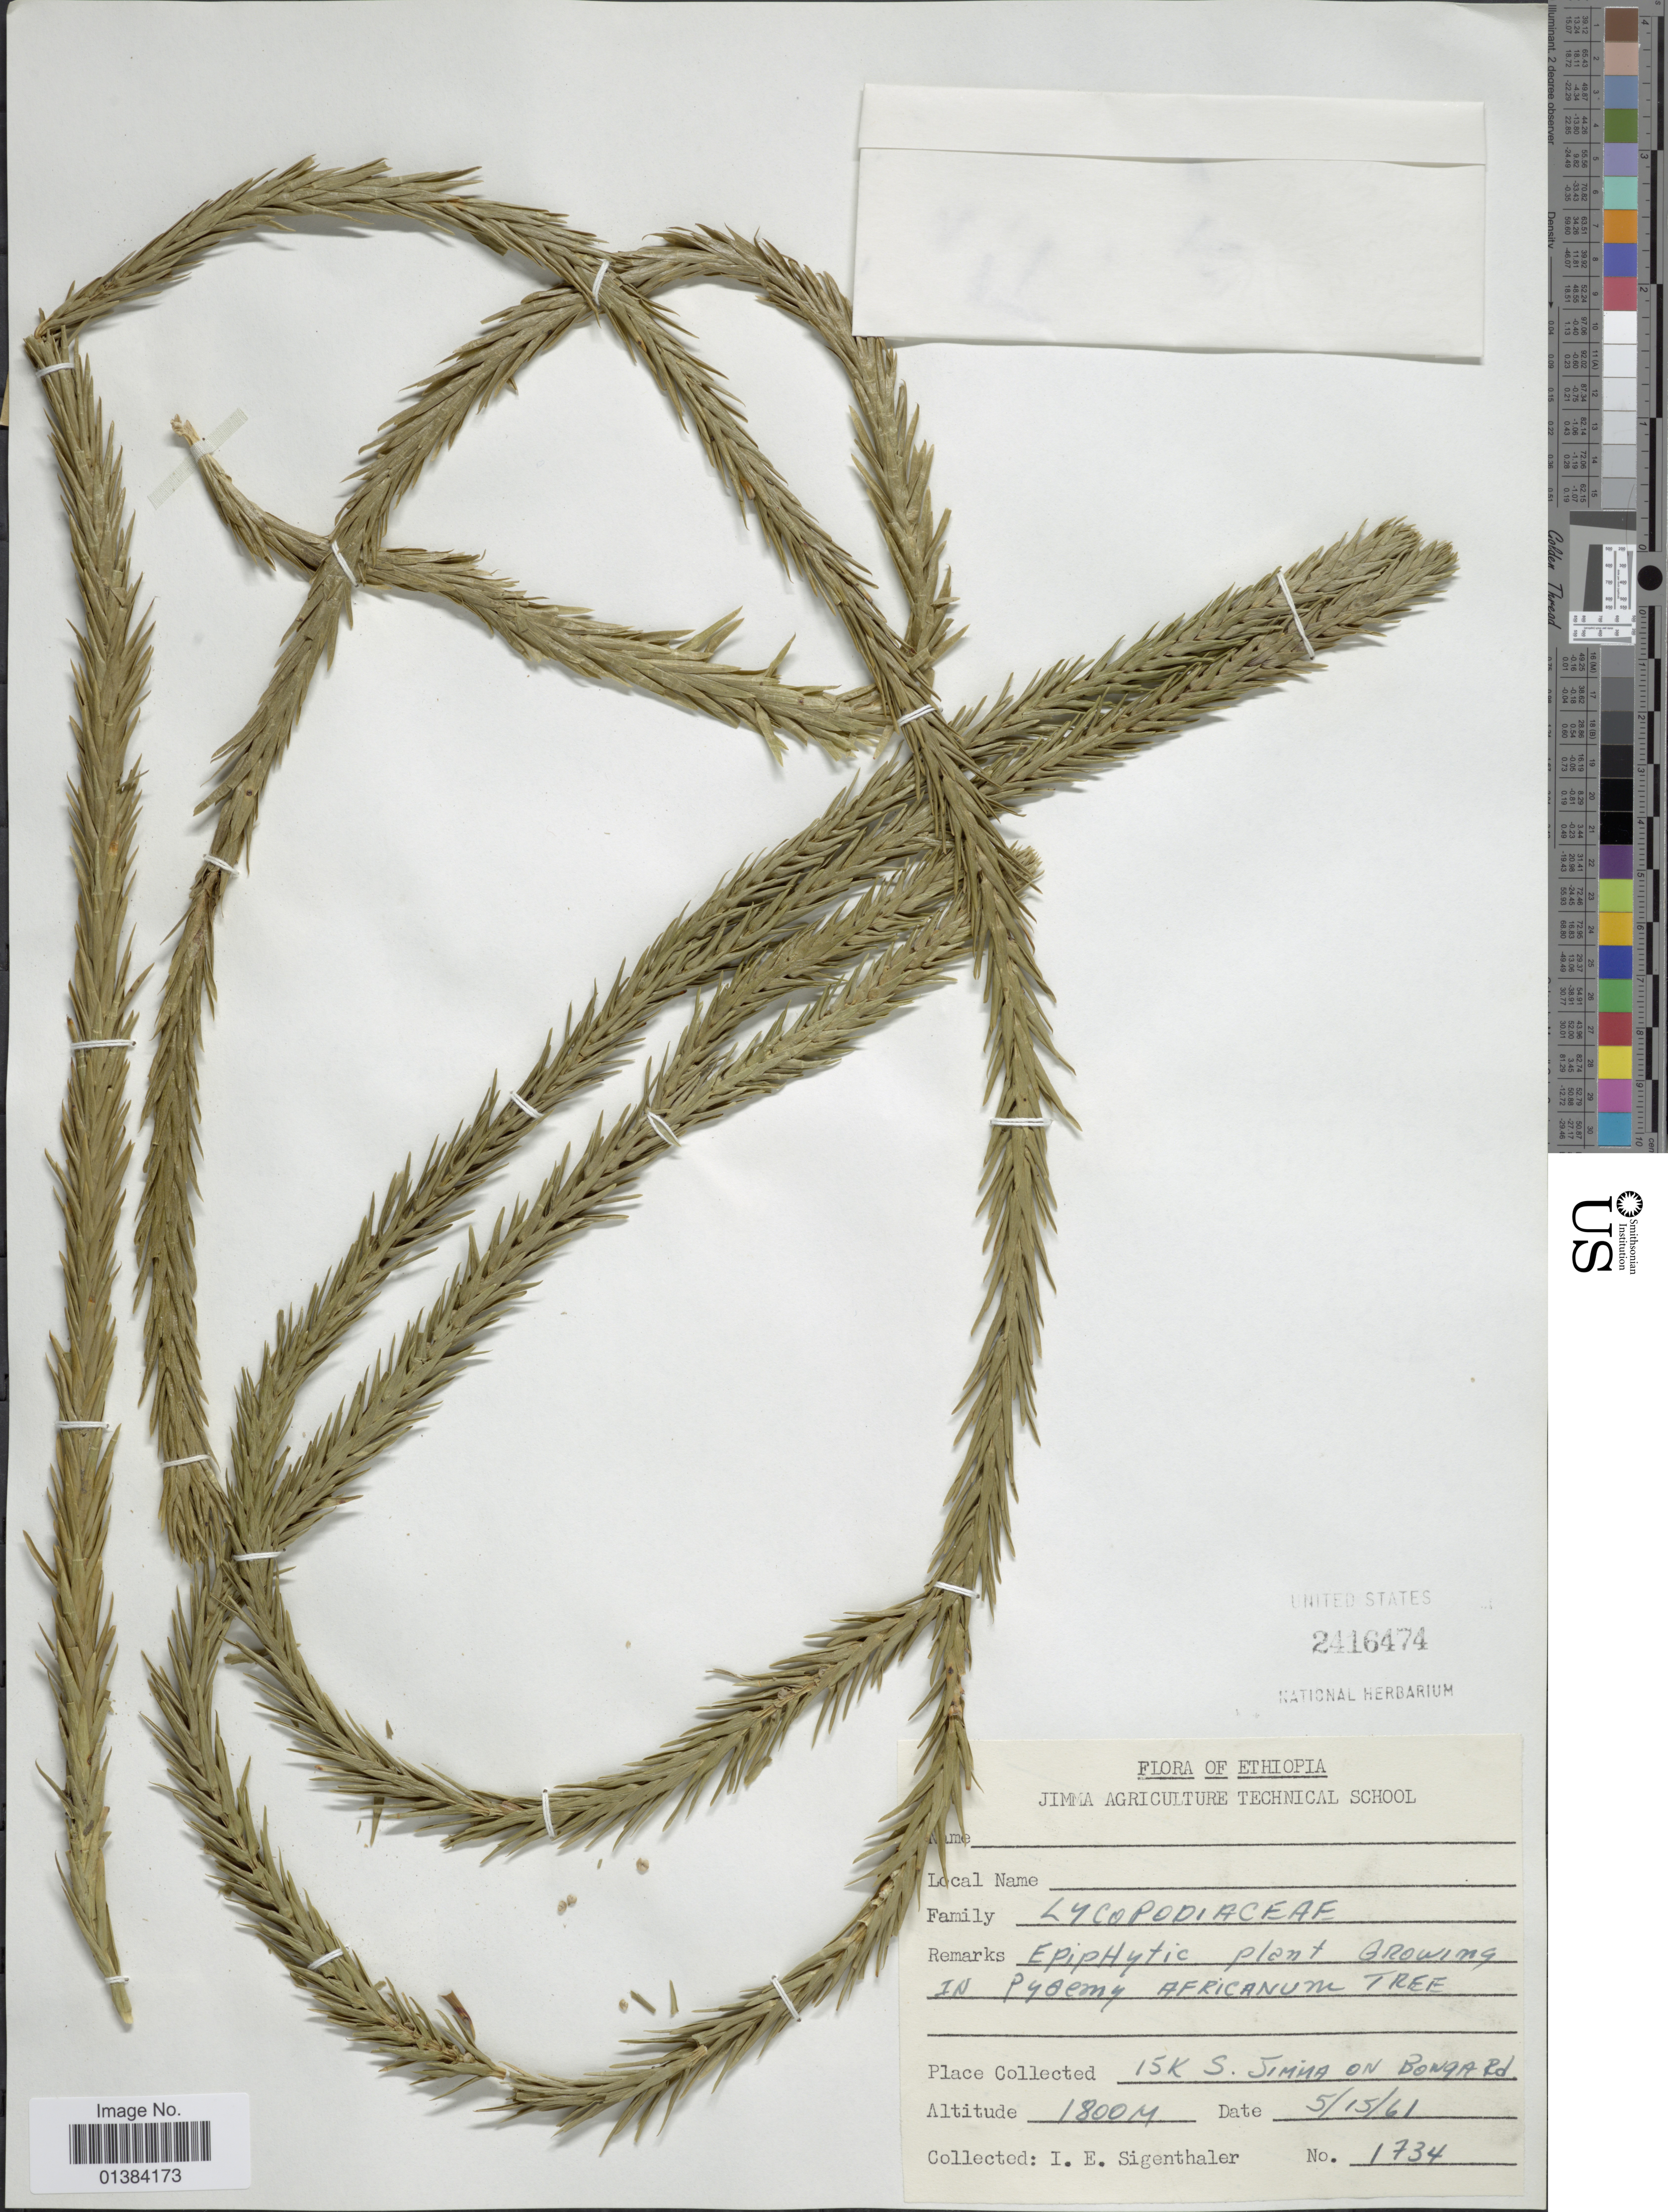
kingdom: Plantae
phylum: Tracheophyta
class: Lycopodiopsida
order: Lycopodiales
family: Lycopodiaceae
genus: Phlegmariurus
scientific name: Phlegmariurus dacrydioides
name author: (Baker) A. R. Field & Bostock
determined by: Field, A. R.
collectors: I. Siegenthaler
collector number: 1734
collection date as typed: Transcribed d/m/y: 15/5/61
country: Ethiopia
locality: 15k S. Jimma on Bonga Rd.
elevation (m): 1800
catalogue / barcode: US 2416474